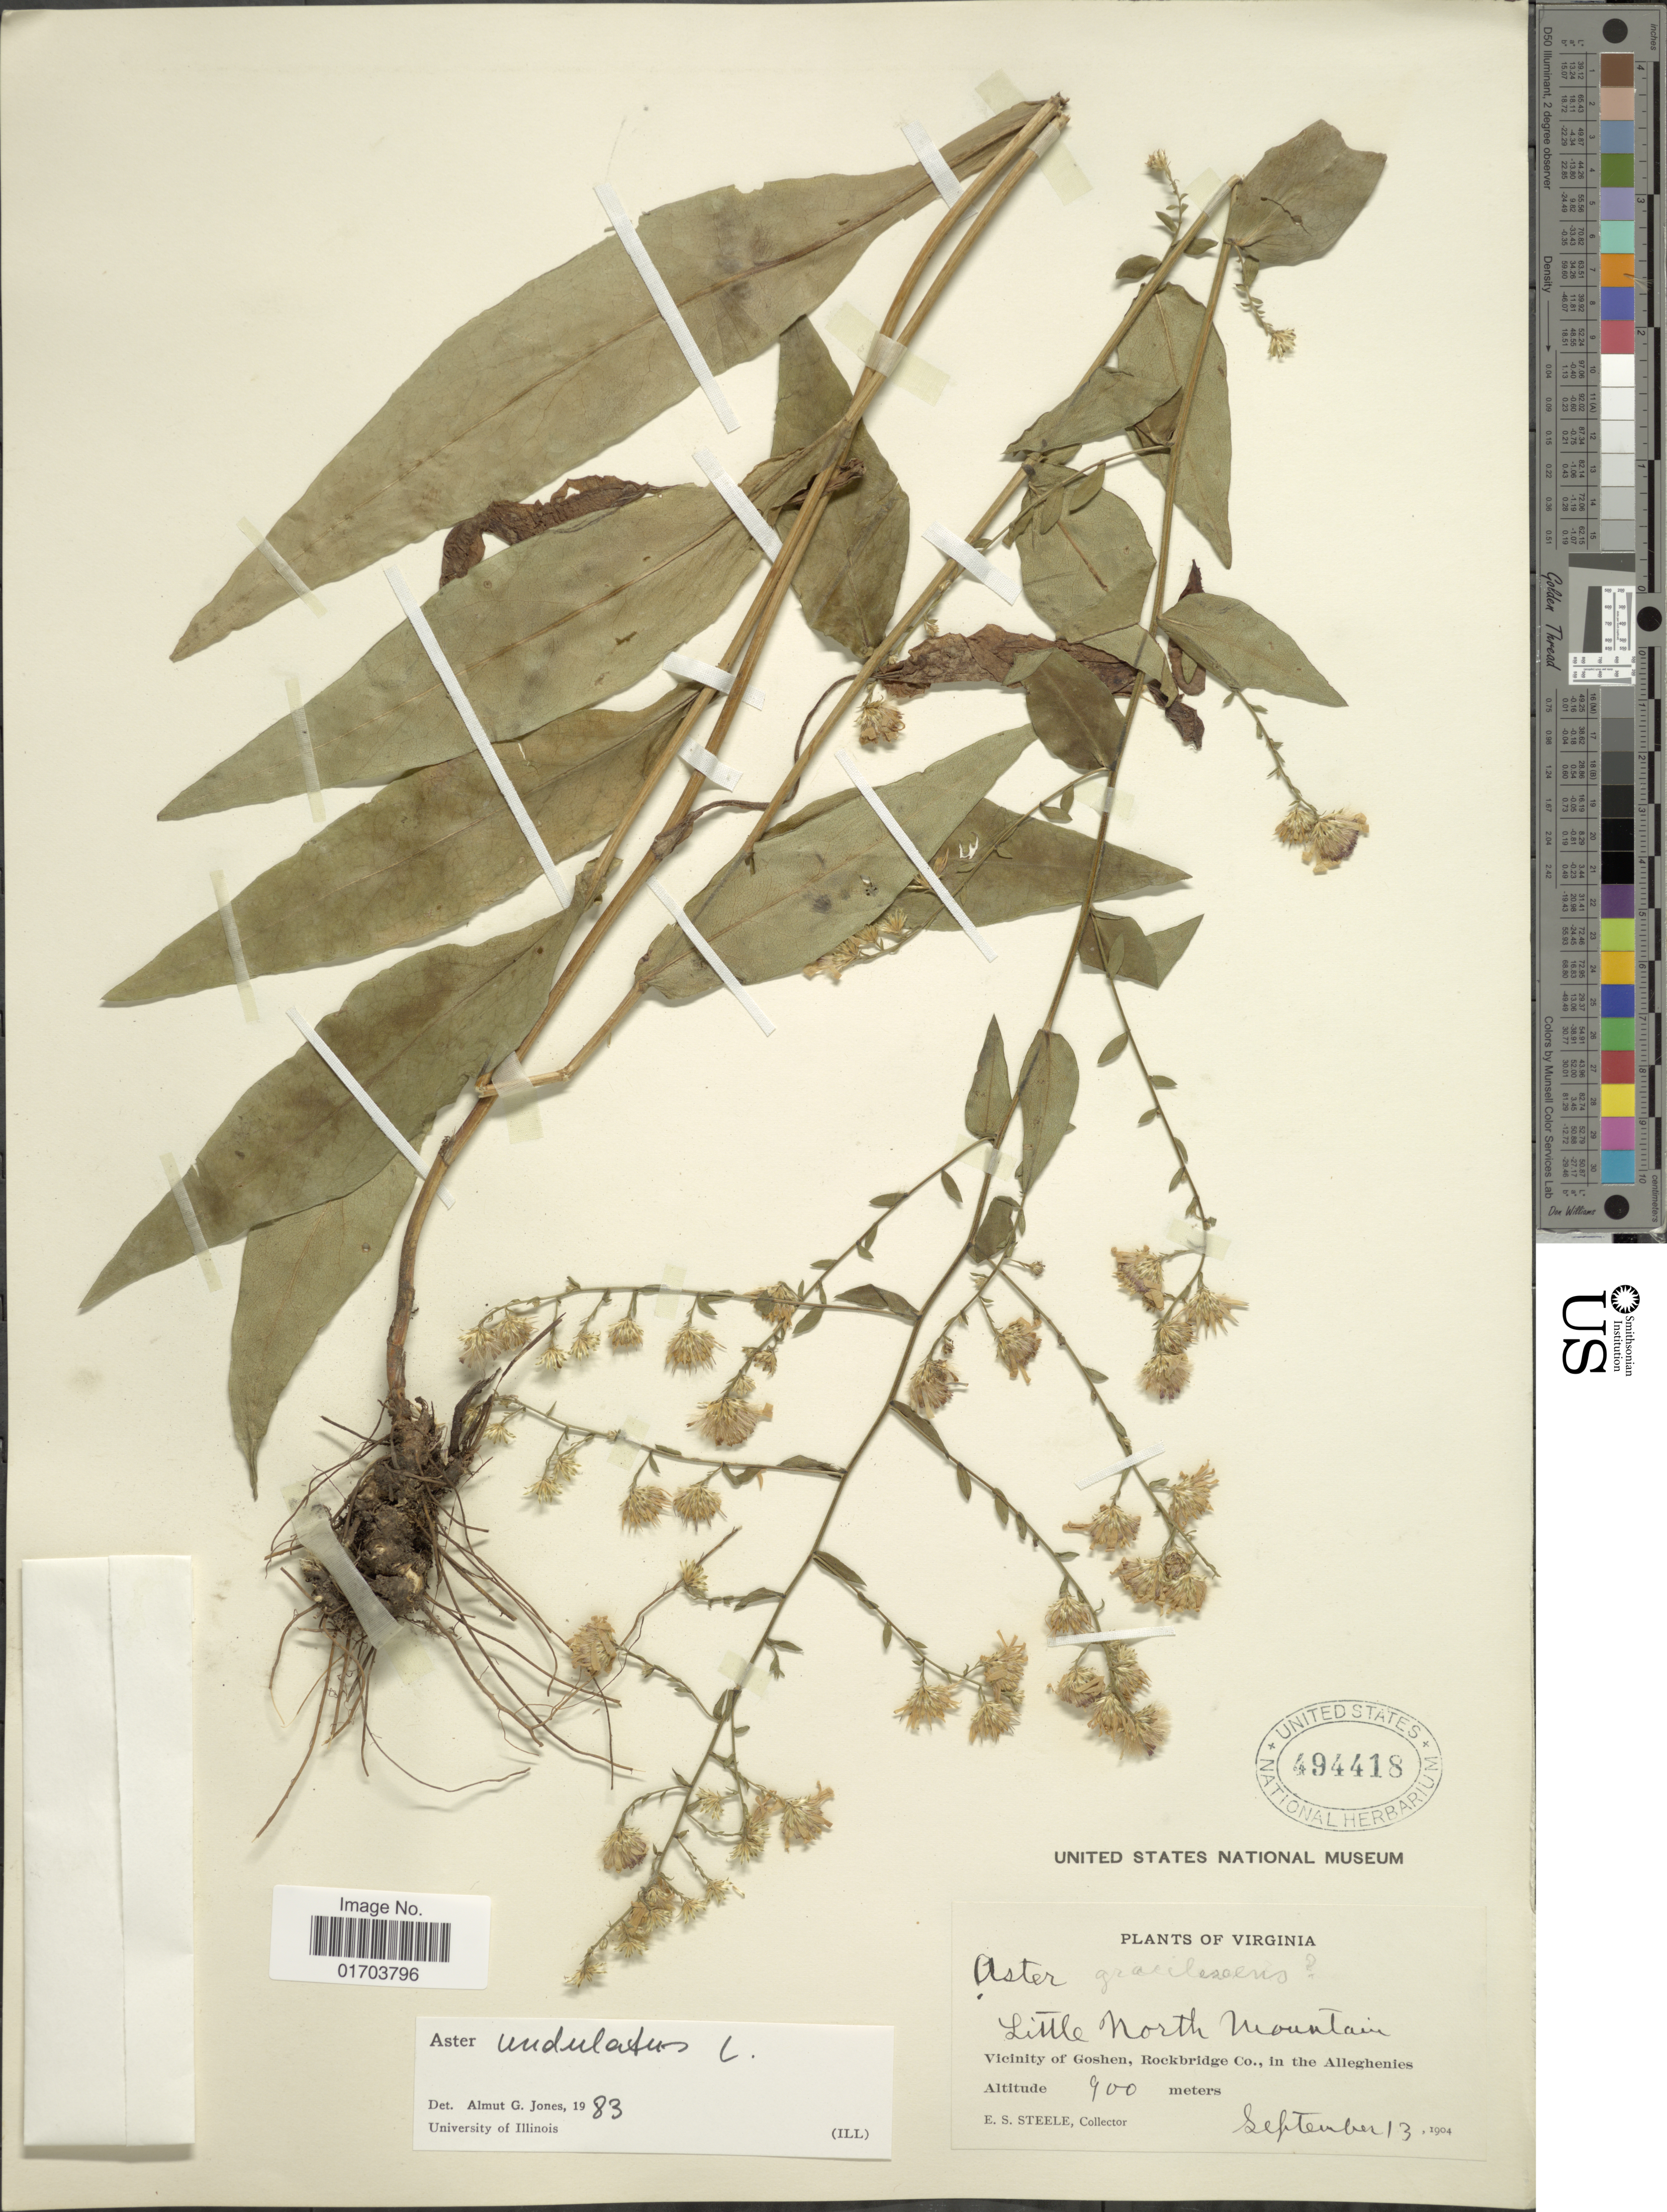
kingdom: Plantae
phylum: Tracheophyta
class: Magnoliopsida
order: Asterales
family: Asteraceae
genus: Symphyotrichum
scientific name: Symphyotrichum undulatum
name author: (L.) G.L. Nesom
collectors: E. Steele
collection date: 1904-09-13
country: United States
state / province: Virginia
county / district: Rockbridge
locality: Little North Mountain, Vicinity of Goshen, Rockbridge Co., in the Alleghenies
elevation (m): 900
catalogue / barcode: US 494418